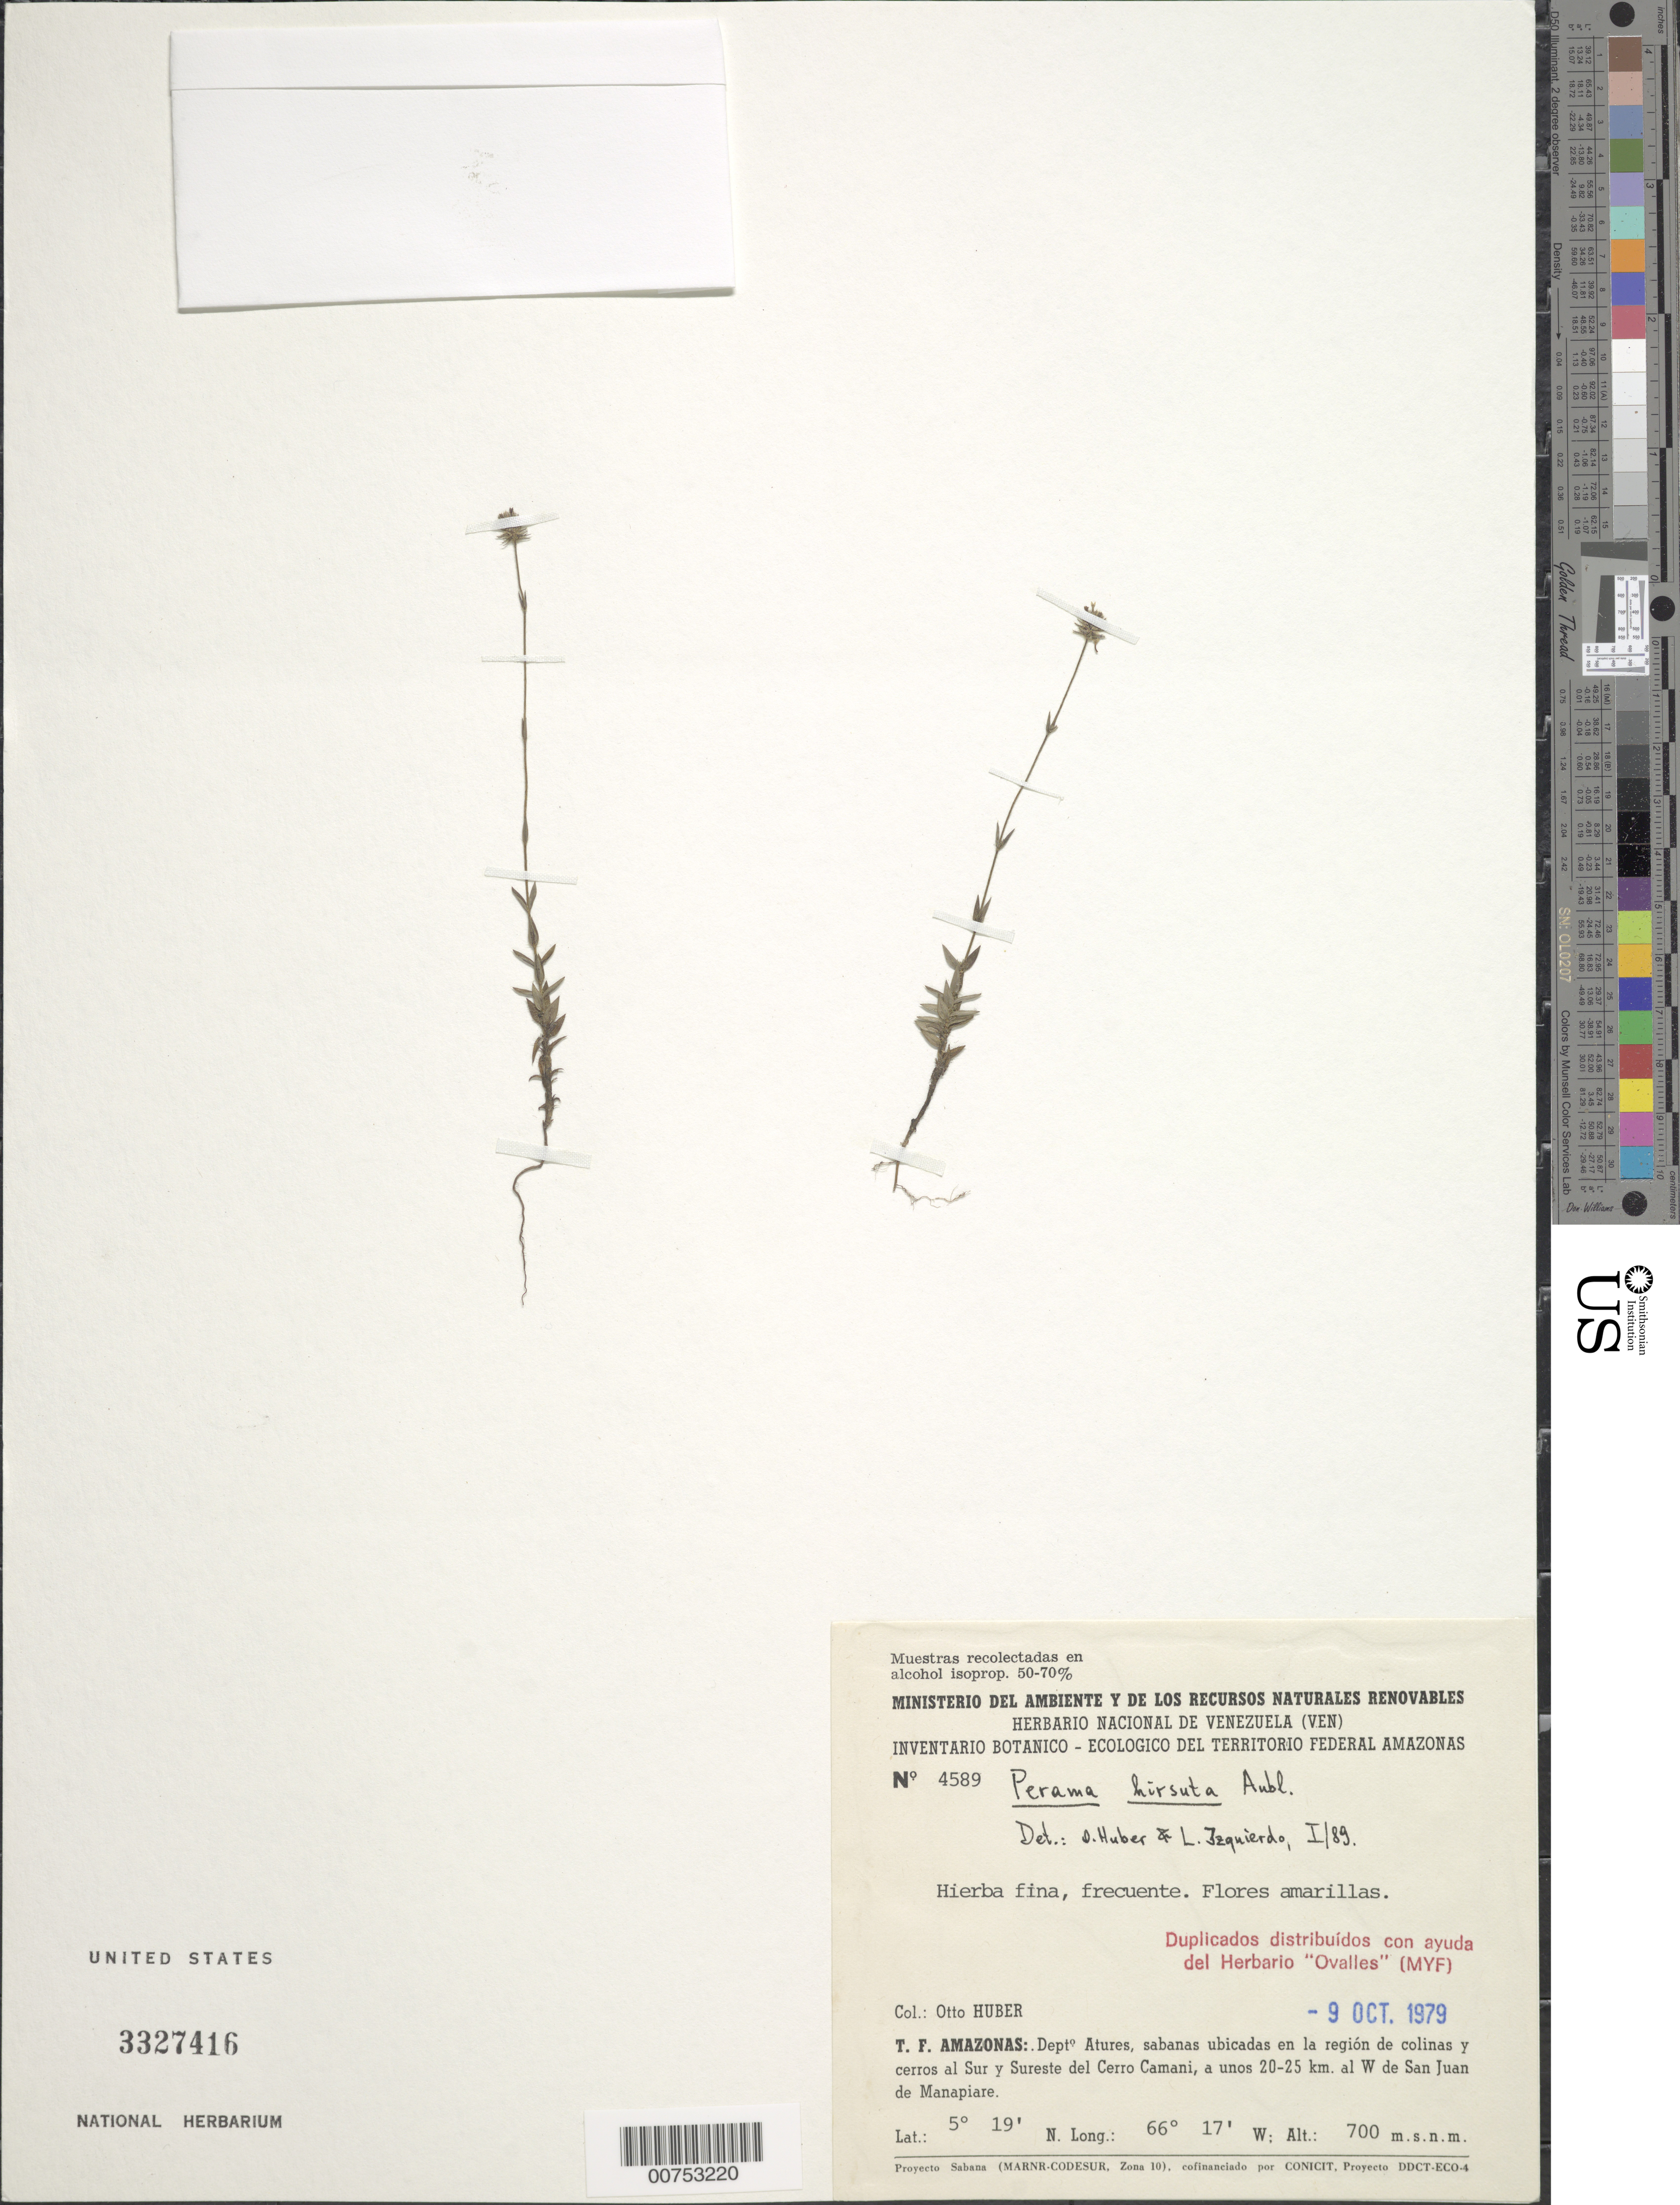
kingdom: Plantae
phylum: Tracheophyta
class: Magnoliopsida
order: Gentianales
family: Rubiaceae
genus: Perama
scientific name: Perama hirsuta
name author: Aubl.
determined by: Huber, O.; Izquierdo, L.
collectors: O. Huber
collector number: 4589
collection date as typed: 9-Oct-79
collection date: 1979-10-09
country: Venezuela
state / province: Amazonas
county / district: Atures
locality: Cerro Camani, S & SE del cerro, 20-25 km W de San Juan de Manapiare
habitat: Sabana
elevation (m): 700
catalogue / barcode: US 3327416